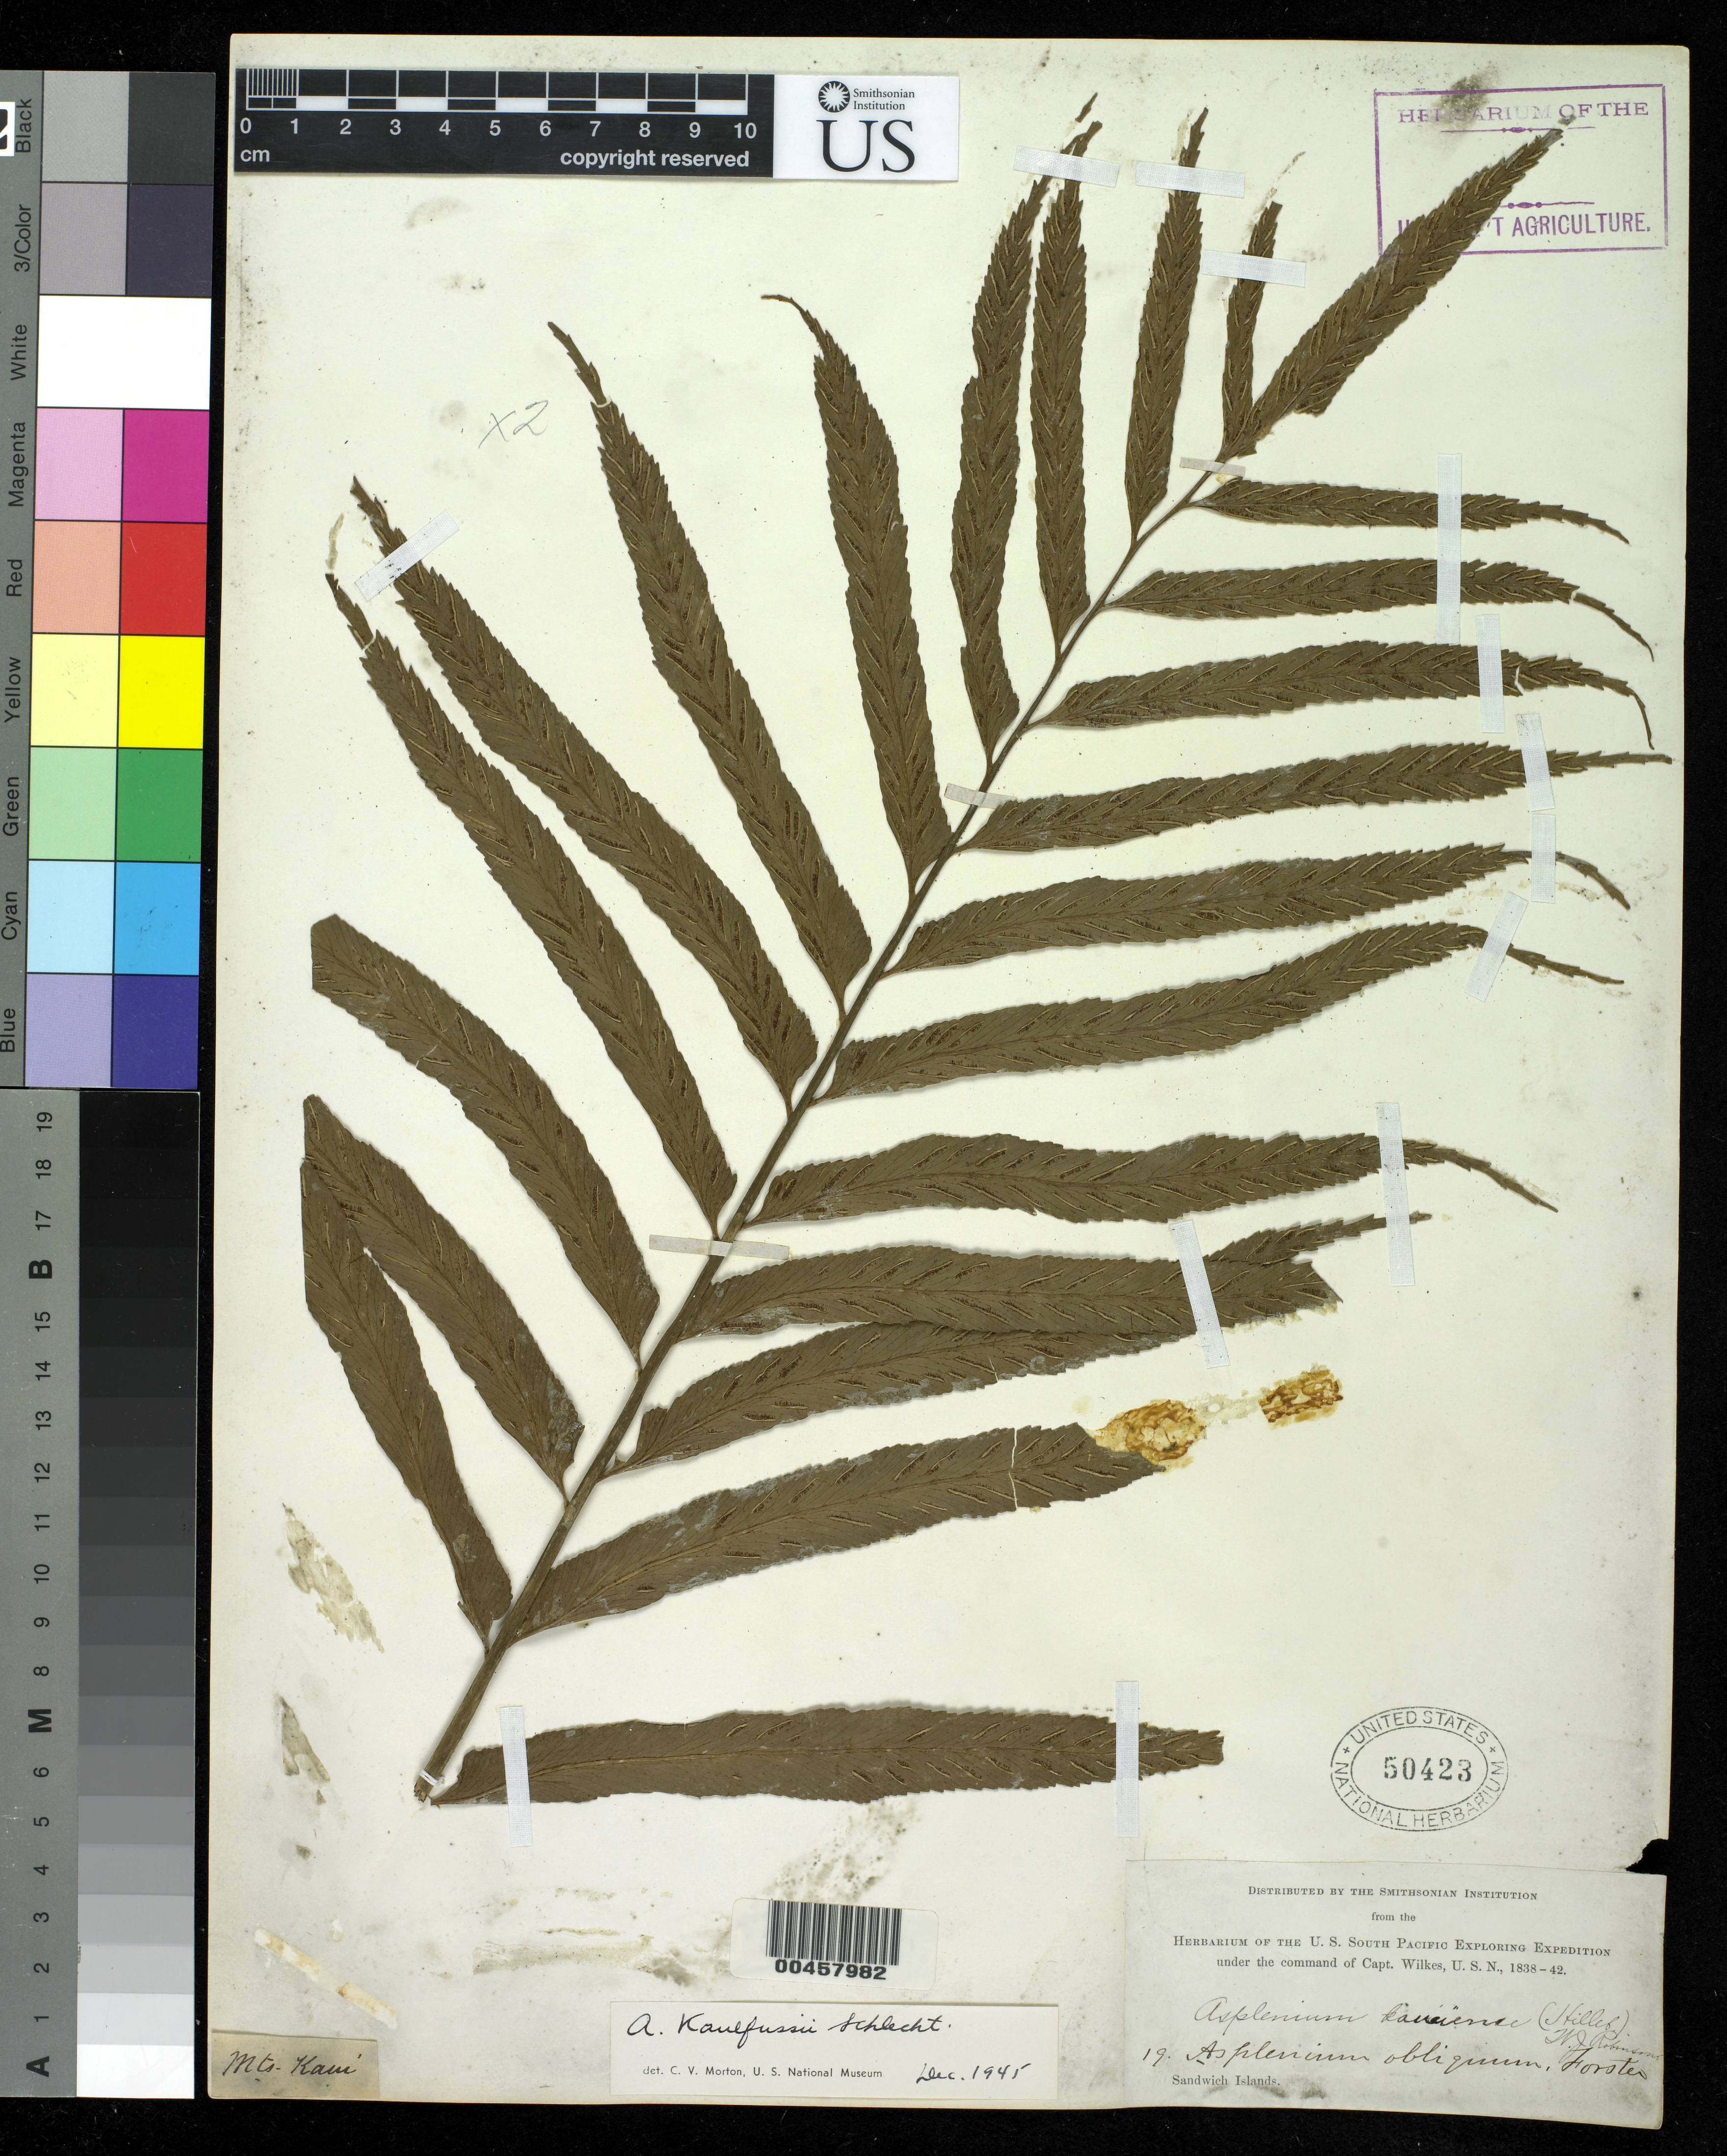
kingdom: Plantae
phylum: Tracheophyta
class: Polypodiopsida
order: Polypodiales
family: Aspleniaceae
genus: Asplenium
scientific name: Asplenium kaulfussii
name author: Schltdl.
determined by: Morton, C. V.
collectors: Wilkes Explor. Exped.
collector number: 19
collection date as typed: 1838 to -- --- 1842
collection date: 1838/1842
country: United States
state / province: Hawaii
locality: Sandwich Islands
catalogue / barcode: US 50423